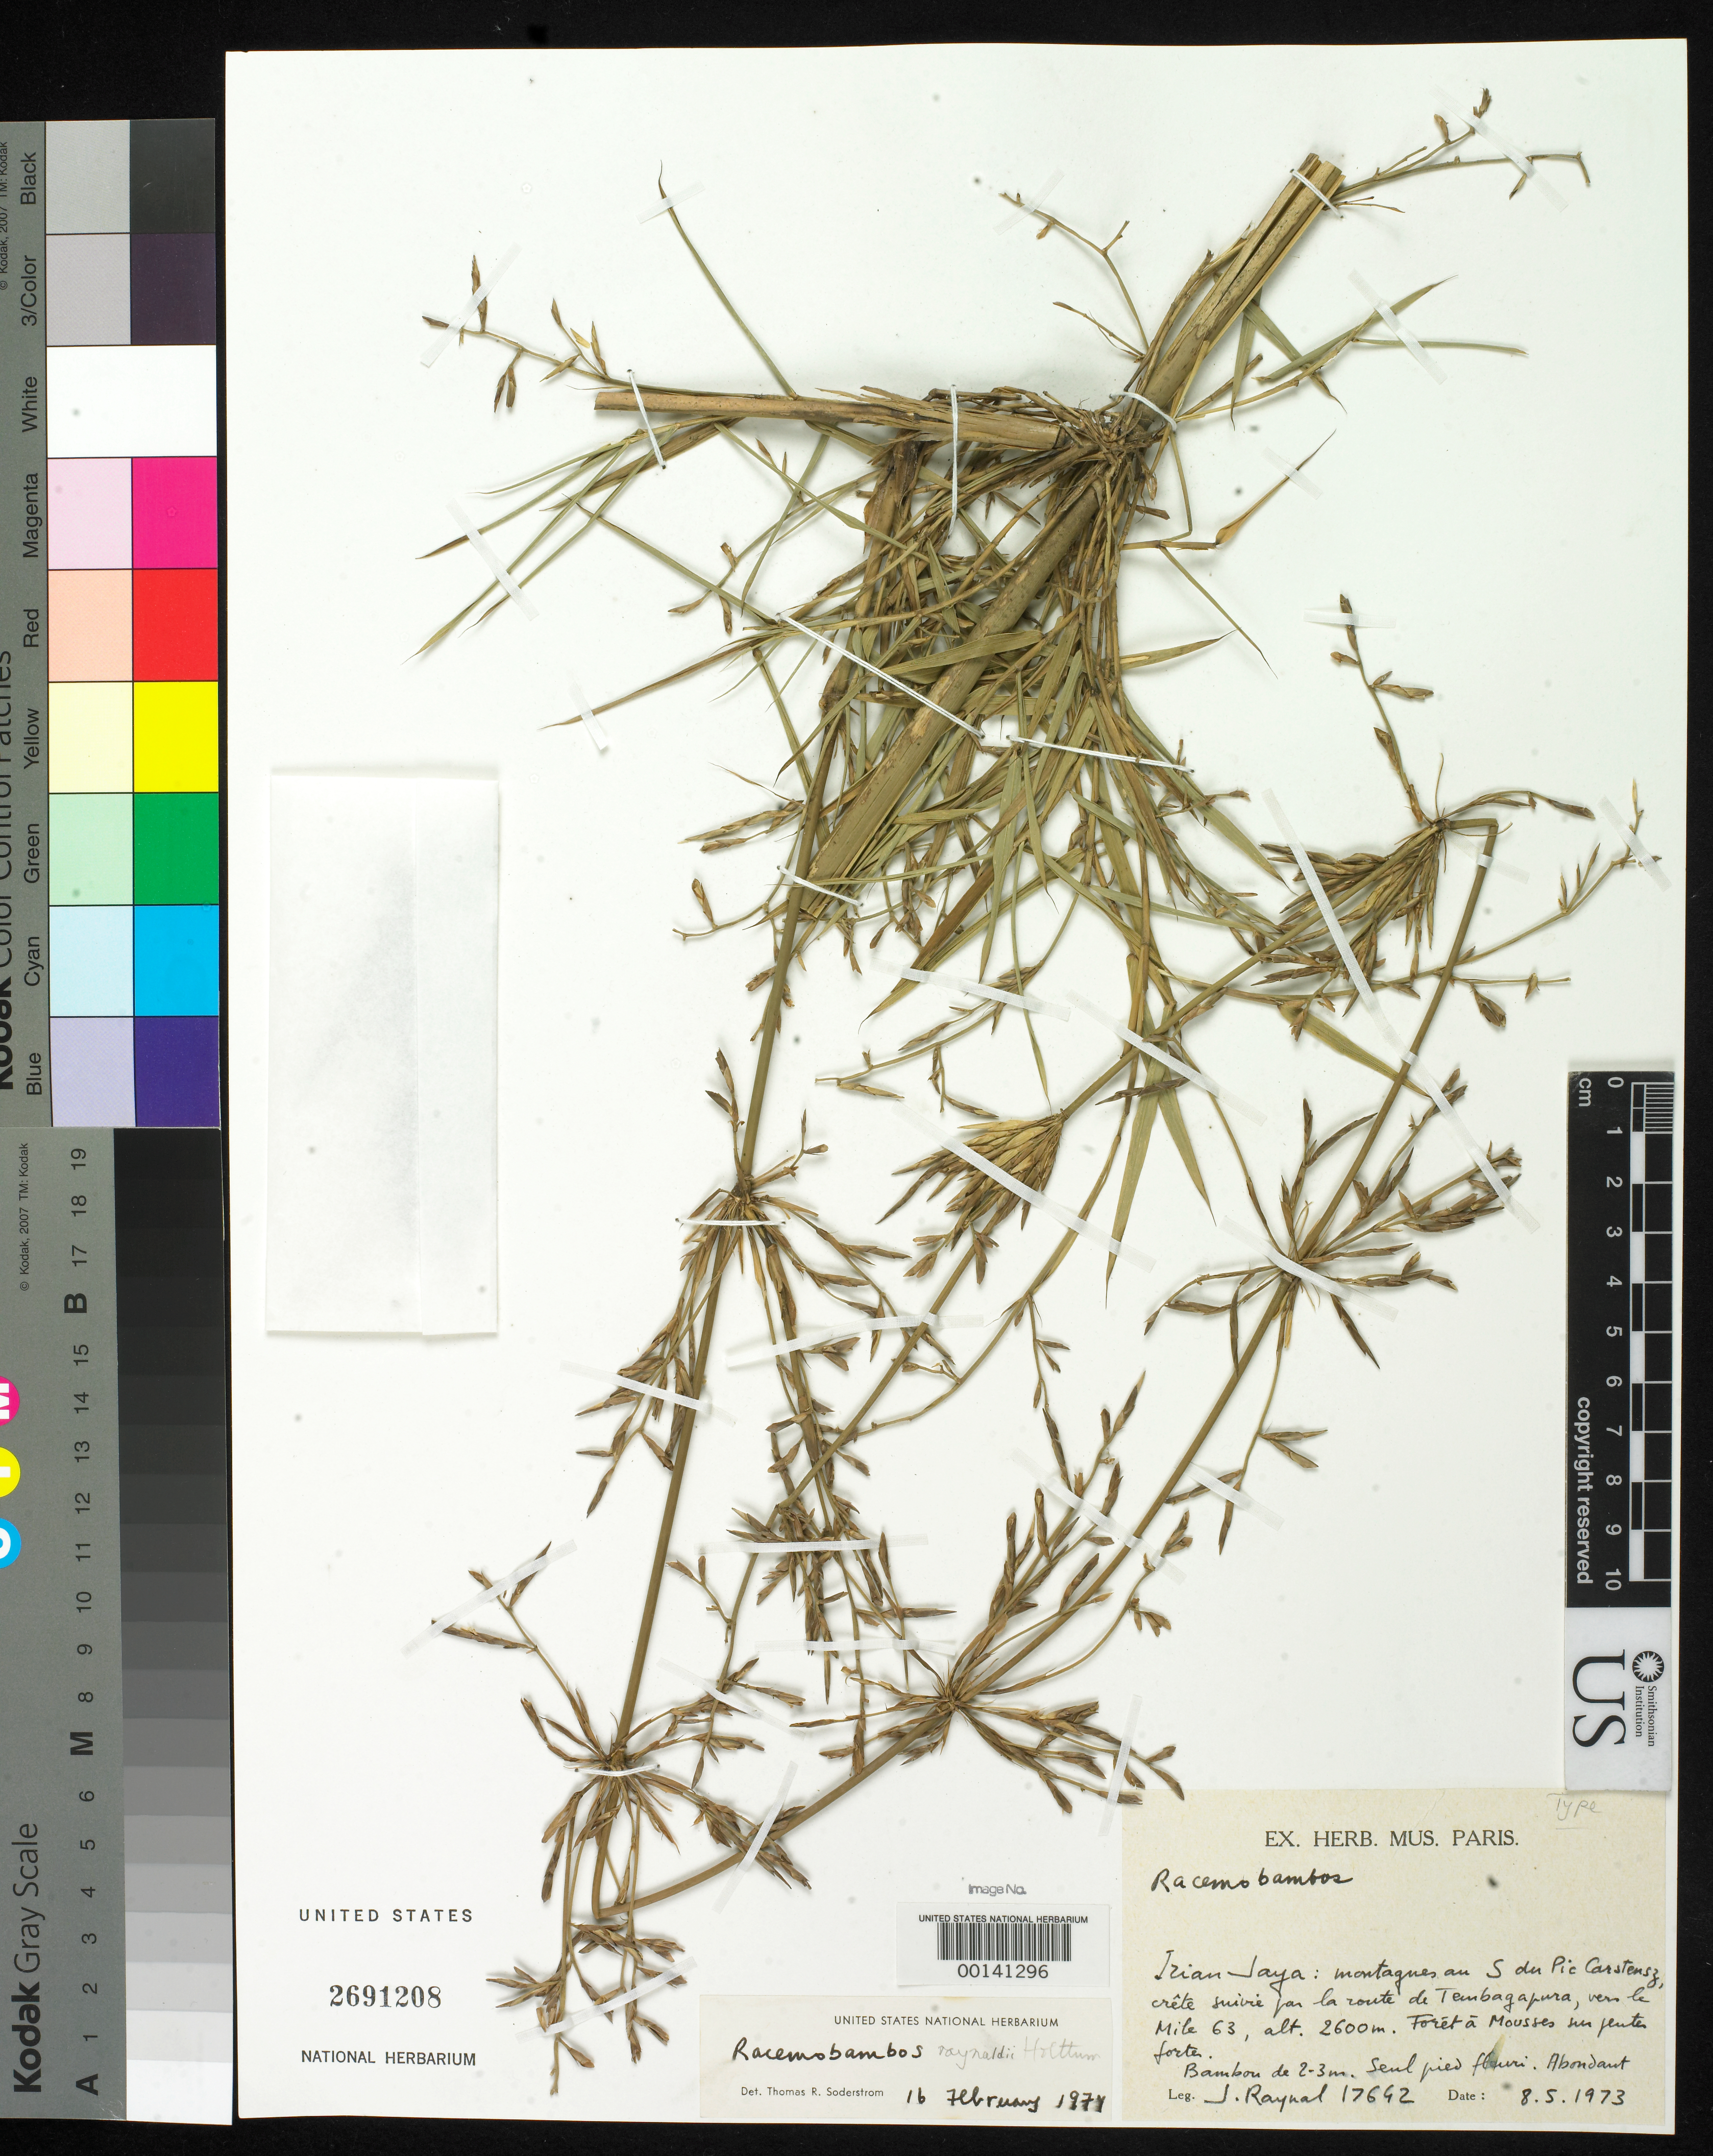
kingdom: Plantae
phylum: Tracheophyta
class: Liliopsida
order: Poales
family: Poaceae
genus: Racemobambos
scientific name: Racemobambos raynaldii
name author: Holttum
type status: Isotype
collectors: J. Raynal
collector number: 17642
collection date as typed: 08 May 1973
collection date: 1973-05-08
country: Indonesia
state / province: Papua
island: New Guinea Island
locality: Mt. Carstensz, Tembagapura. Irian Jaya.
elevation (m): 2600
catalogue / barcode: US 2691208